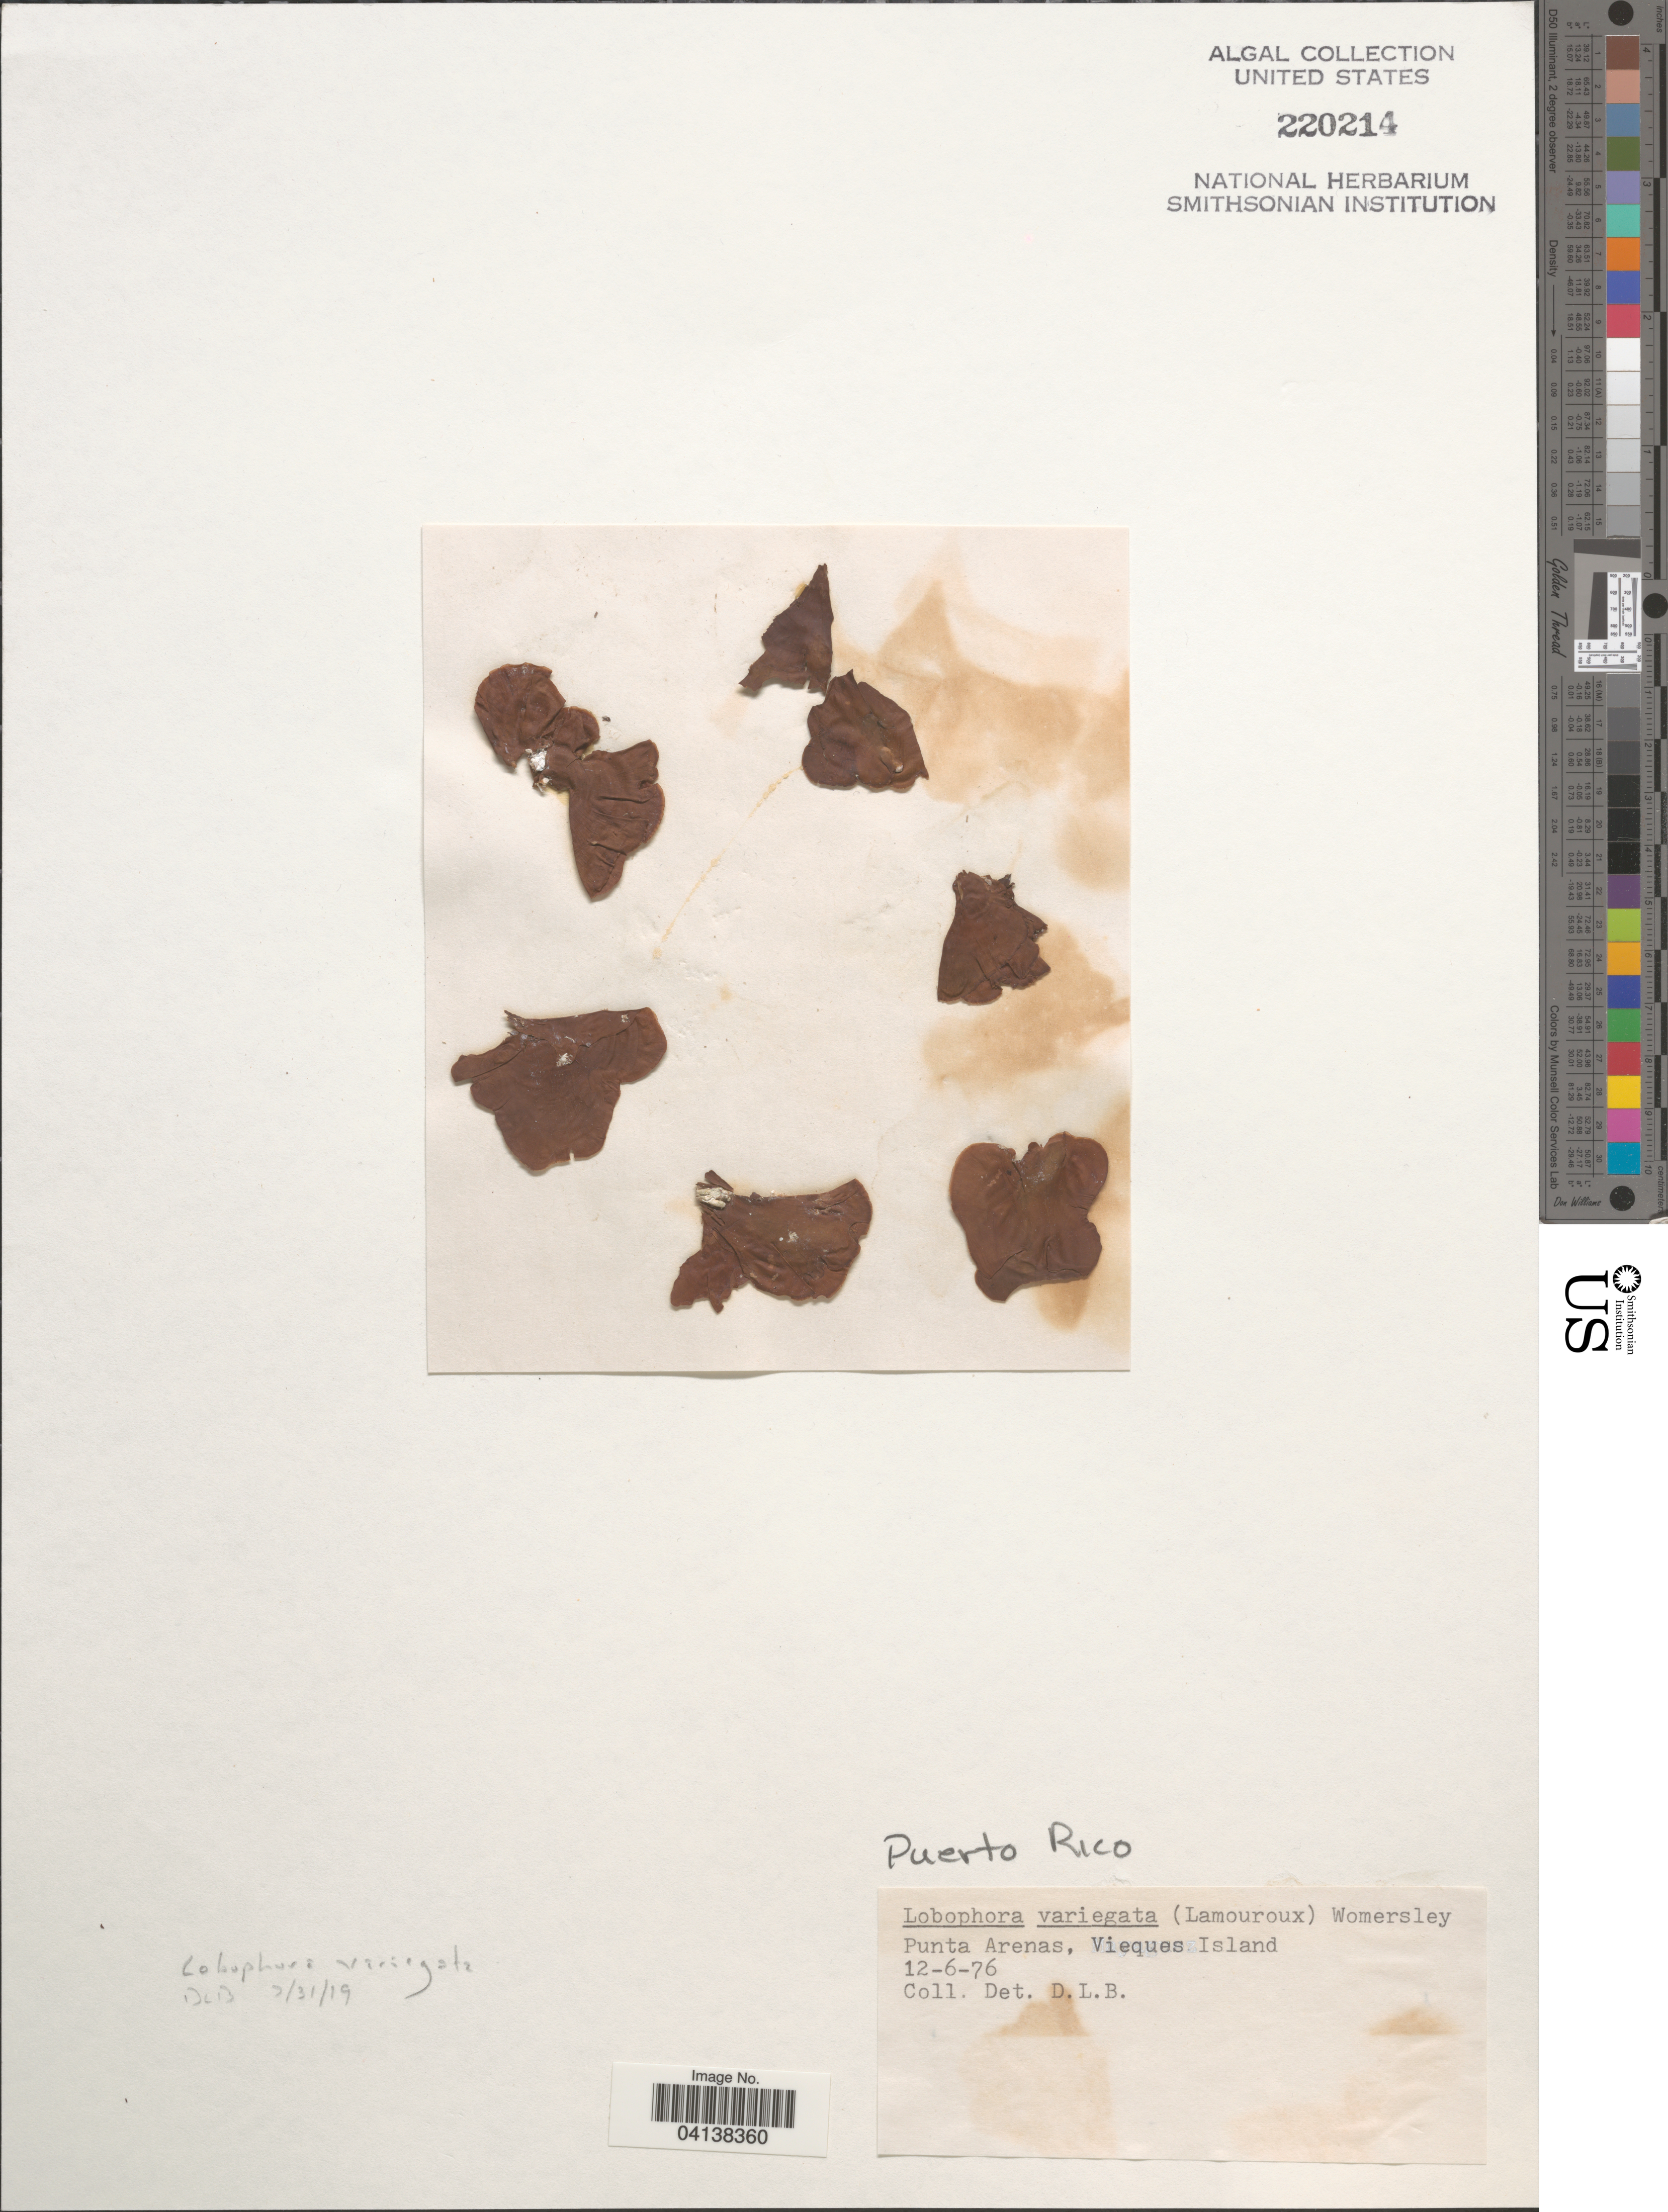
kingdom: Chromista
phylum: Ochrophyta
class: Phaeophyceae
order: Dictyotales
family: Dictyotaceae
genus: Lobophora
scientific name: Lobophora variegata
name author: (J.V.Lamouroux) Womersley & E.C. Oliveira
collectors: D. L. B.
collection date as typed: Transcribed d/m/y: 12/6/76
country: Puerto Rico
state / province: Vieques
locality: Punta Arenas. Viques Island.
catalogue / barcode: US 220214